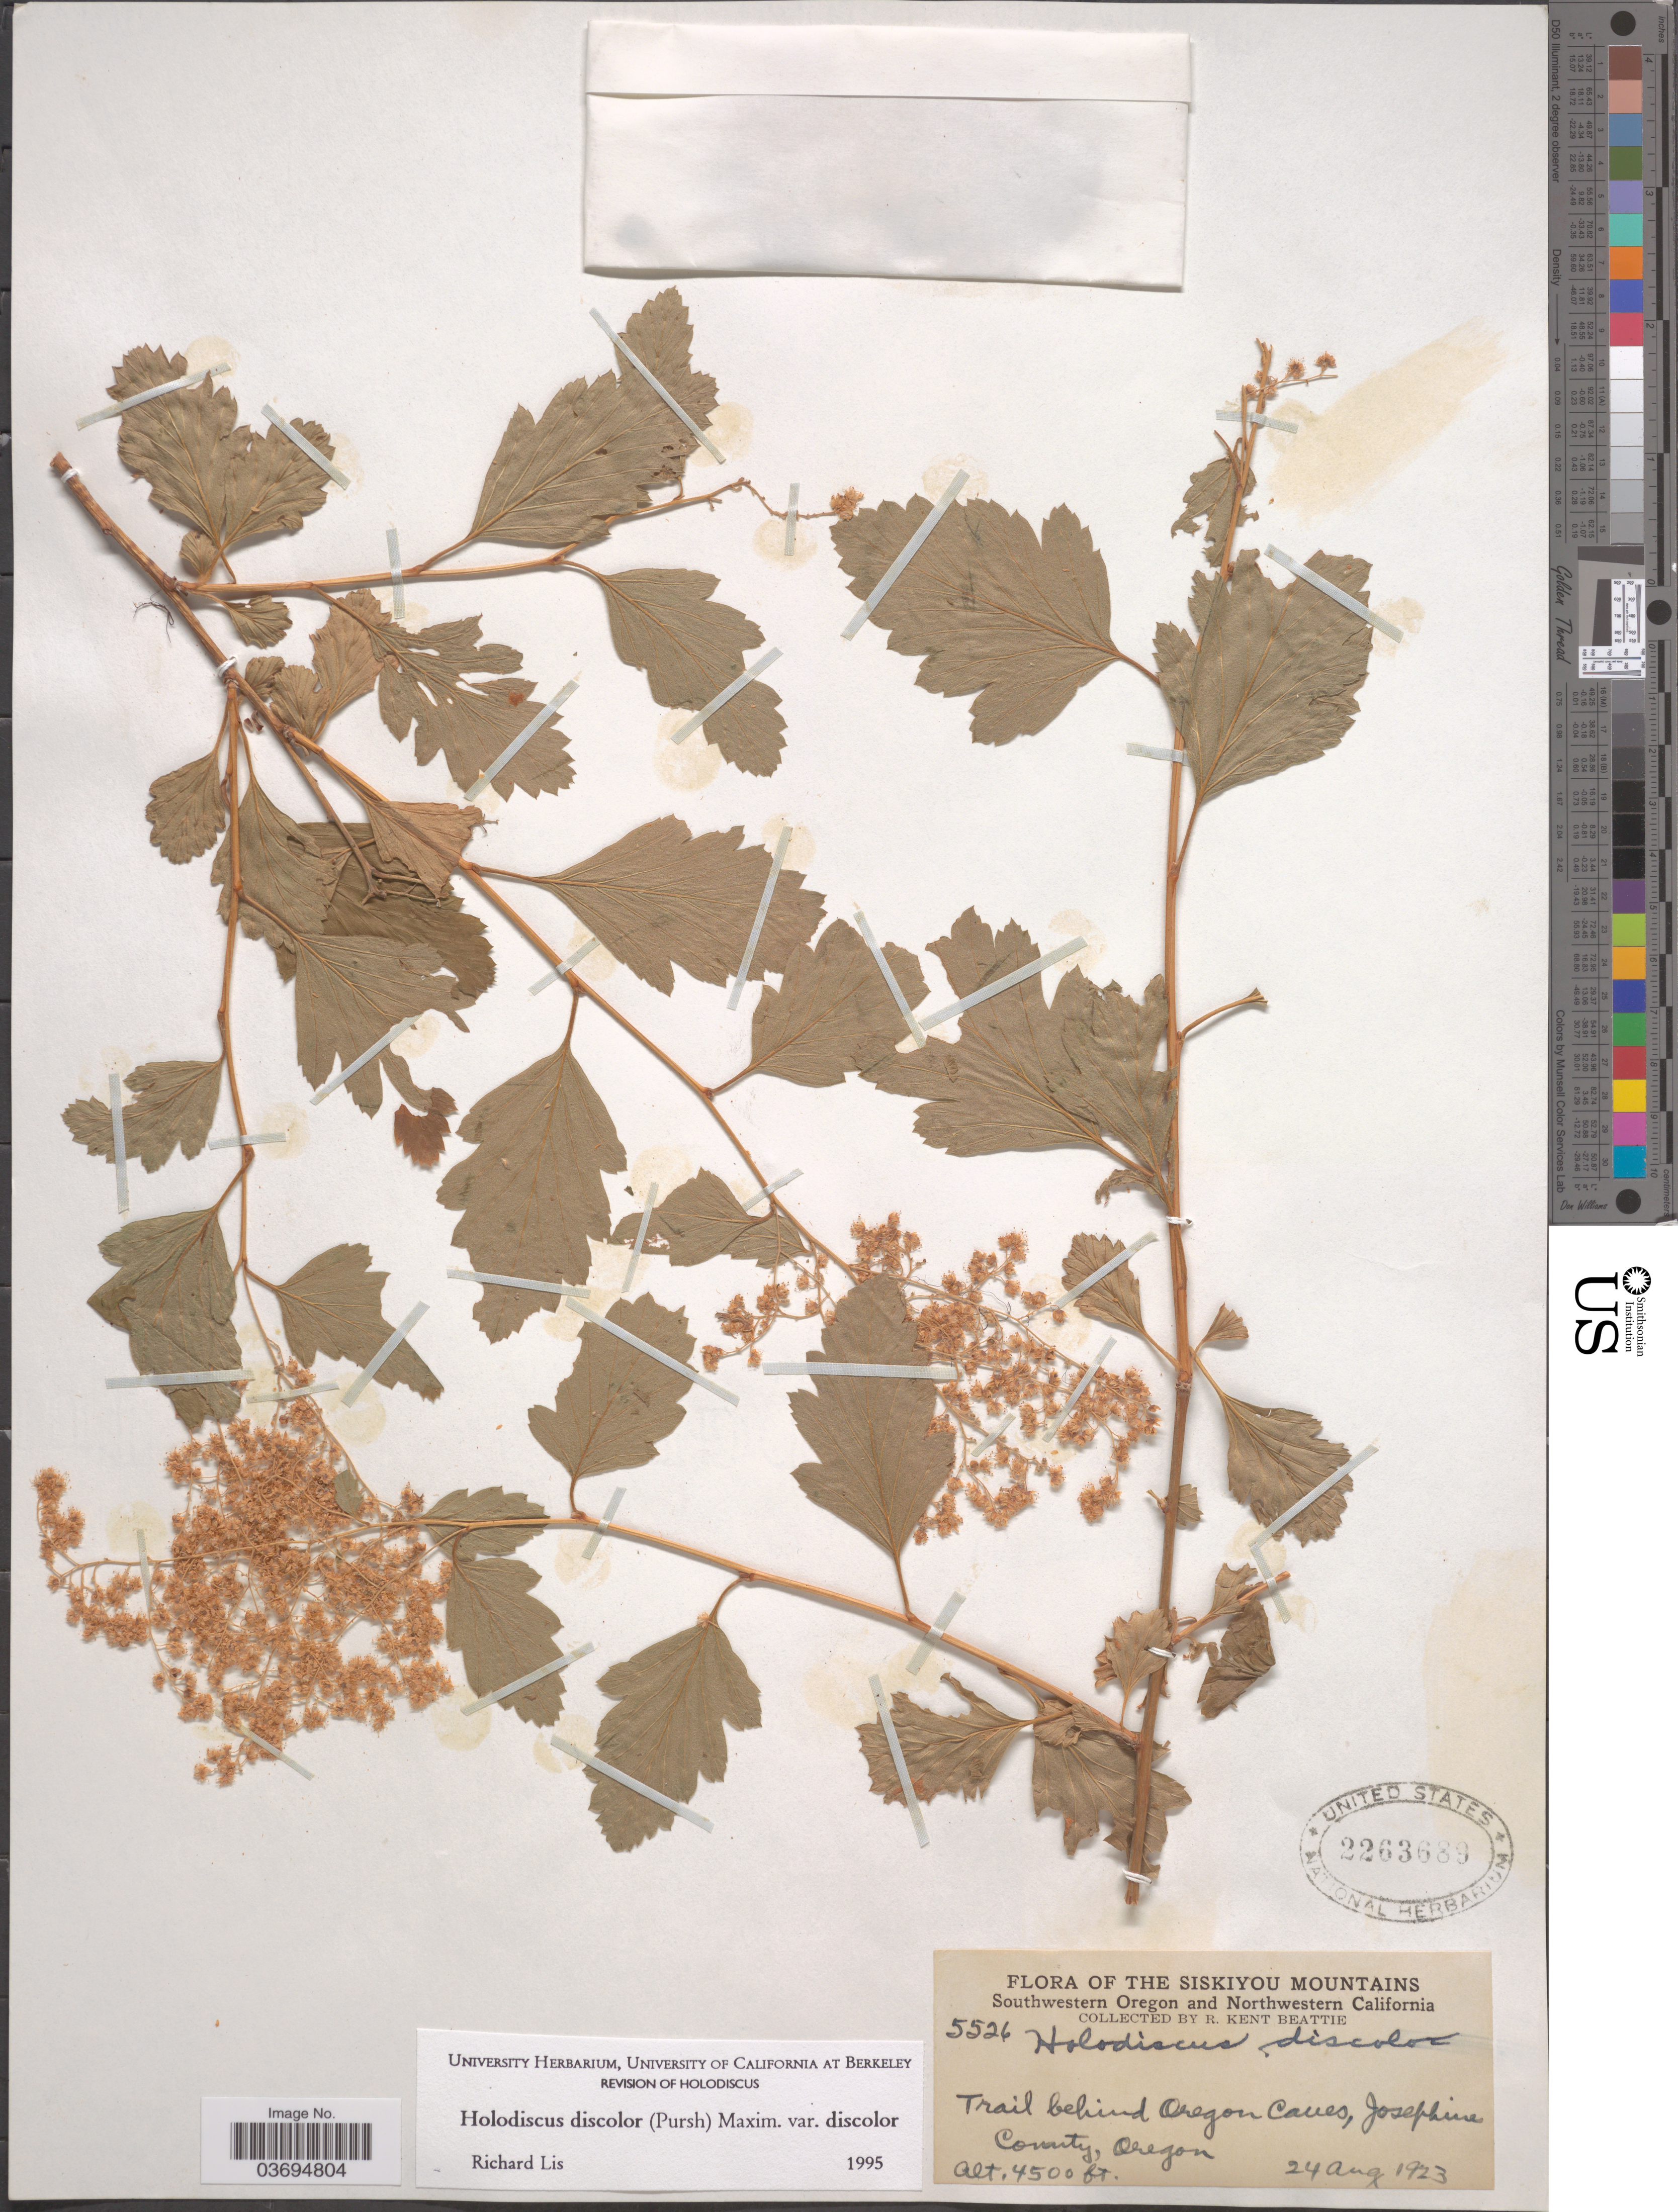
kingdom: Plantae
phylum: Tracheophyta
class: Magnoliopsida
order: Rosales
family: Rosaceae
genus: Holodiscus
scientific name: Holodiscus discolor var. discolor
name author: (Pursh) Maxim.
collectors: R. K. Beattie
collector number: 5526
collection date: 1923-08-24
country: United States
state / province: Oregon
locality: Siskiyou Mountains. Southwestern Oregon and Northwestern California. Trail behind Oregon Caves, Josephine County.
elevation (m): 1372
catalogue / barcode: US 2263689